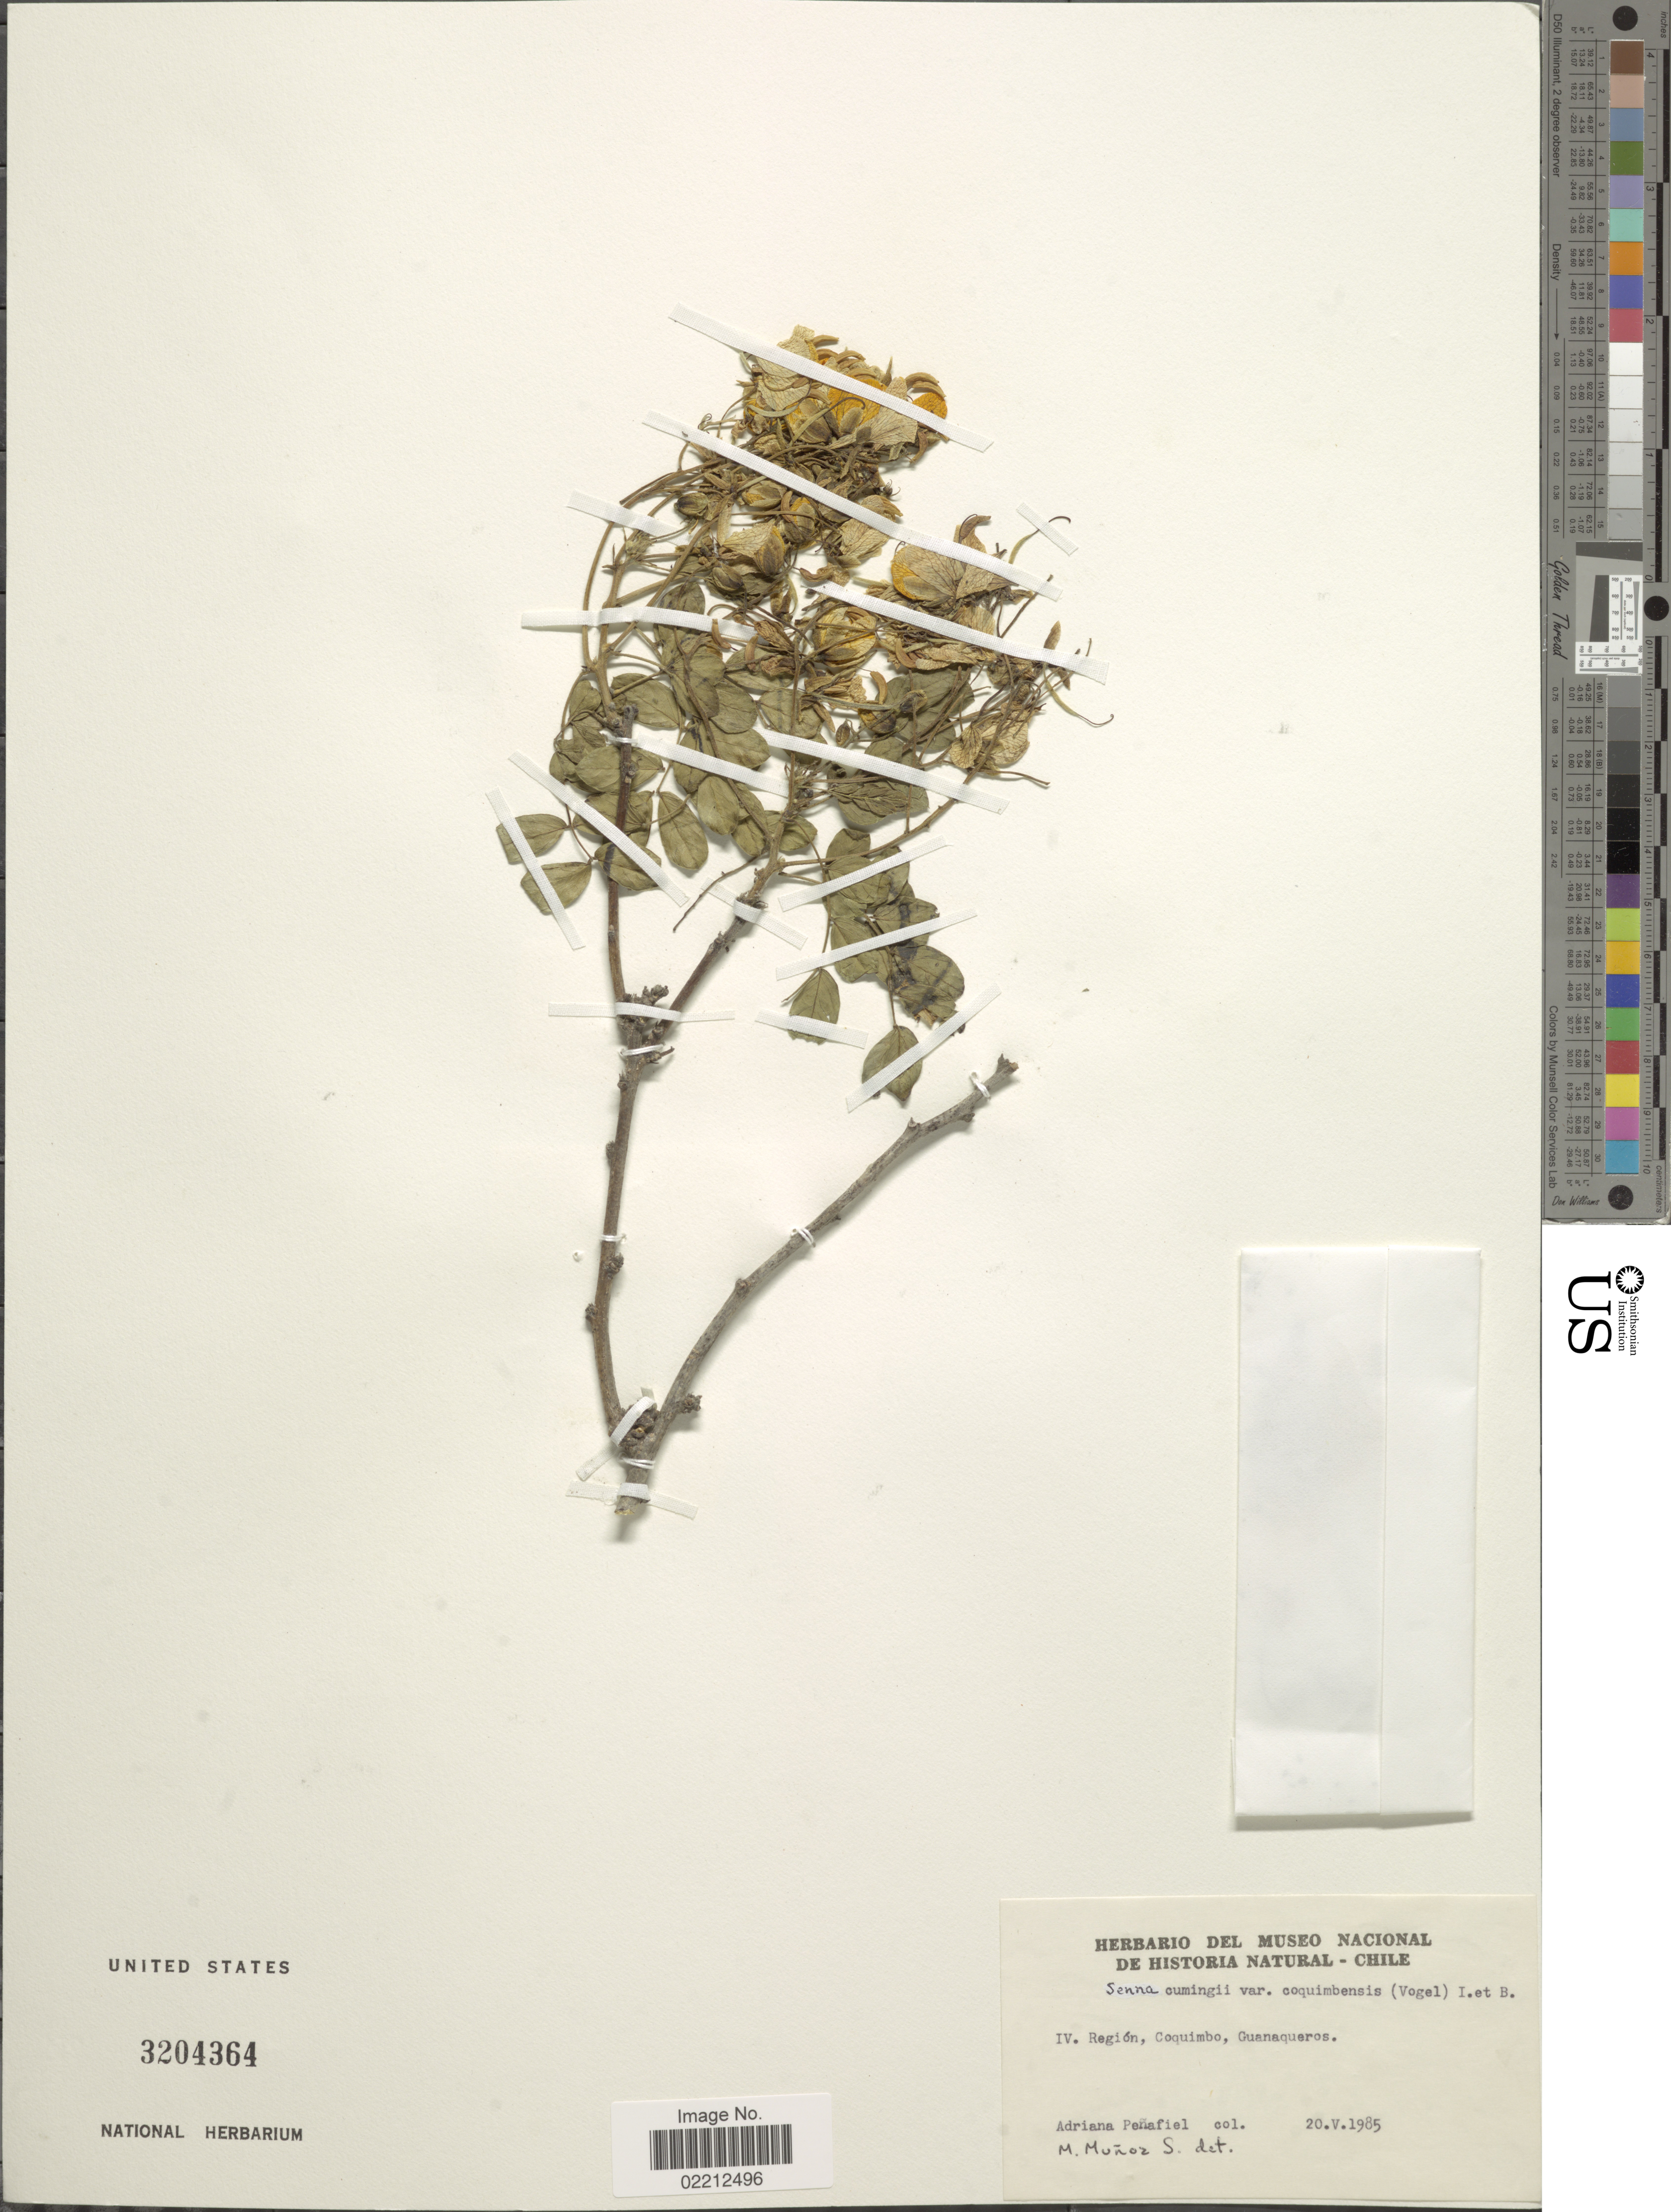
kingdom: Plantae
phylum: Tracheophyta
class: Magnoliopsida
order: Fabales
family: Fabaceae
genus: Senna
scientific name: Senna cumingii var. coquimbensis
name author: (Vogel) H.S. Irwin & Barneby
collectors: A. Penafiel & M. Muñoz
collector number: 04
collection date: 1985-05-20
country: Chile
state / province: Coquimbo (IV)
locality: Region, Coquimbo, Guanaqueros.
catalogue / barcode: US 3204364